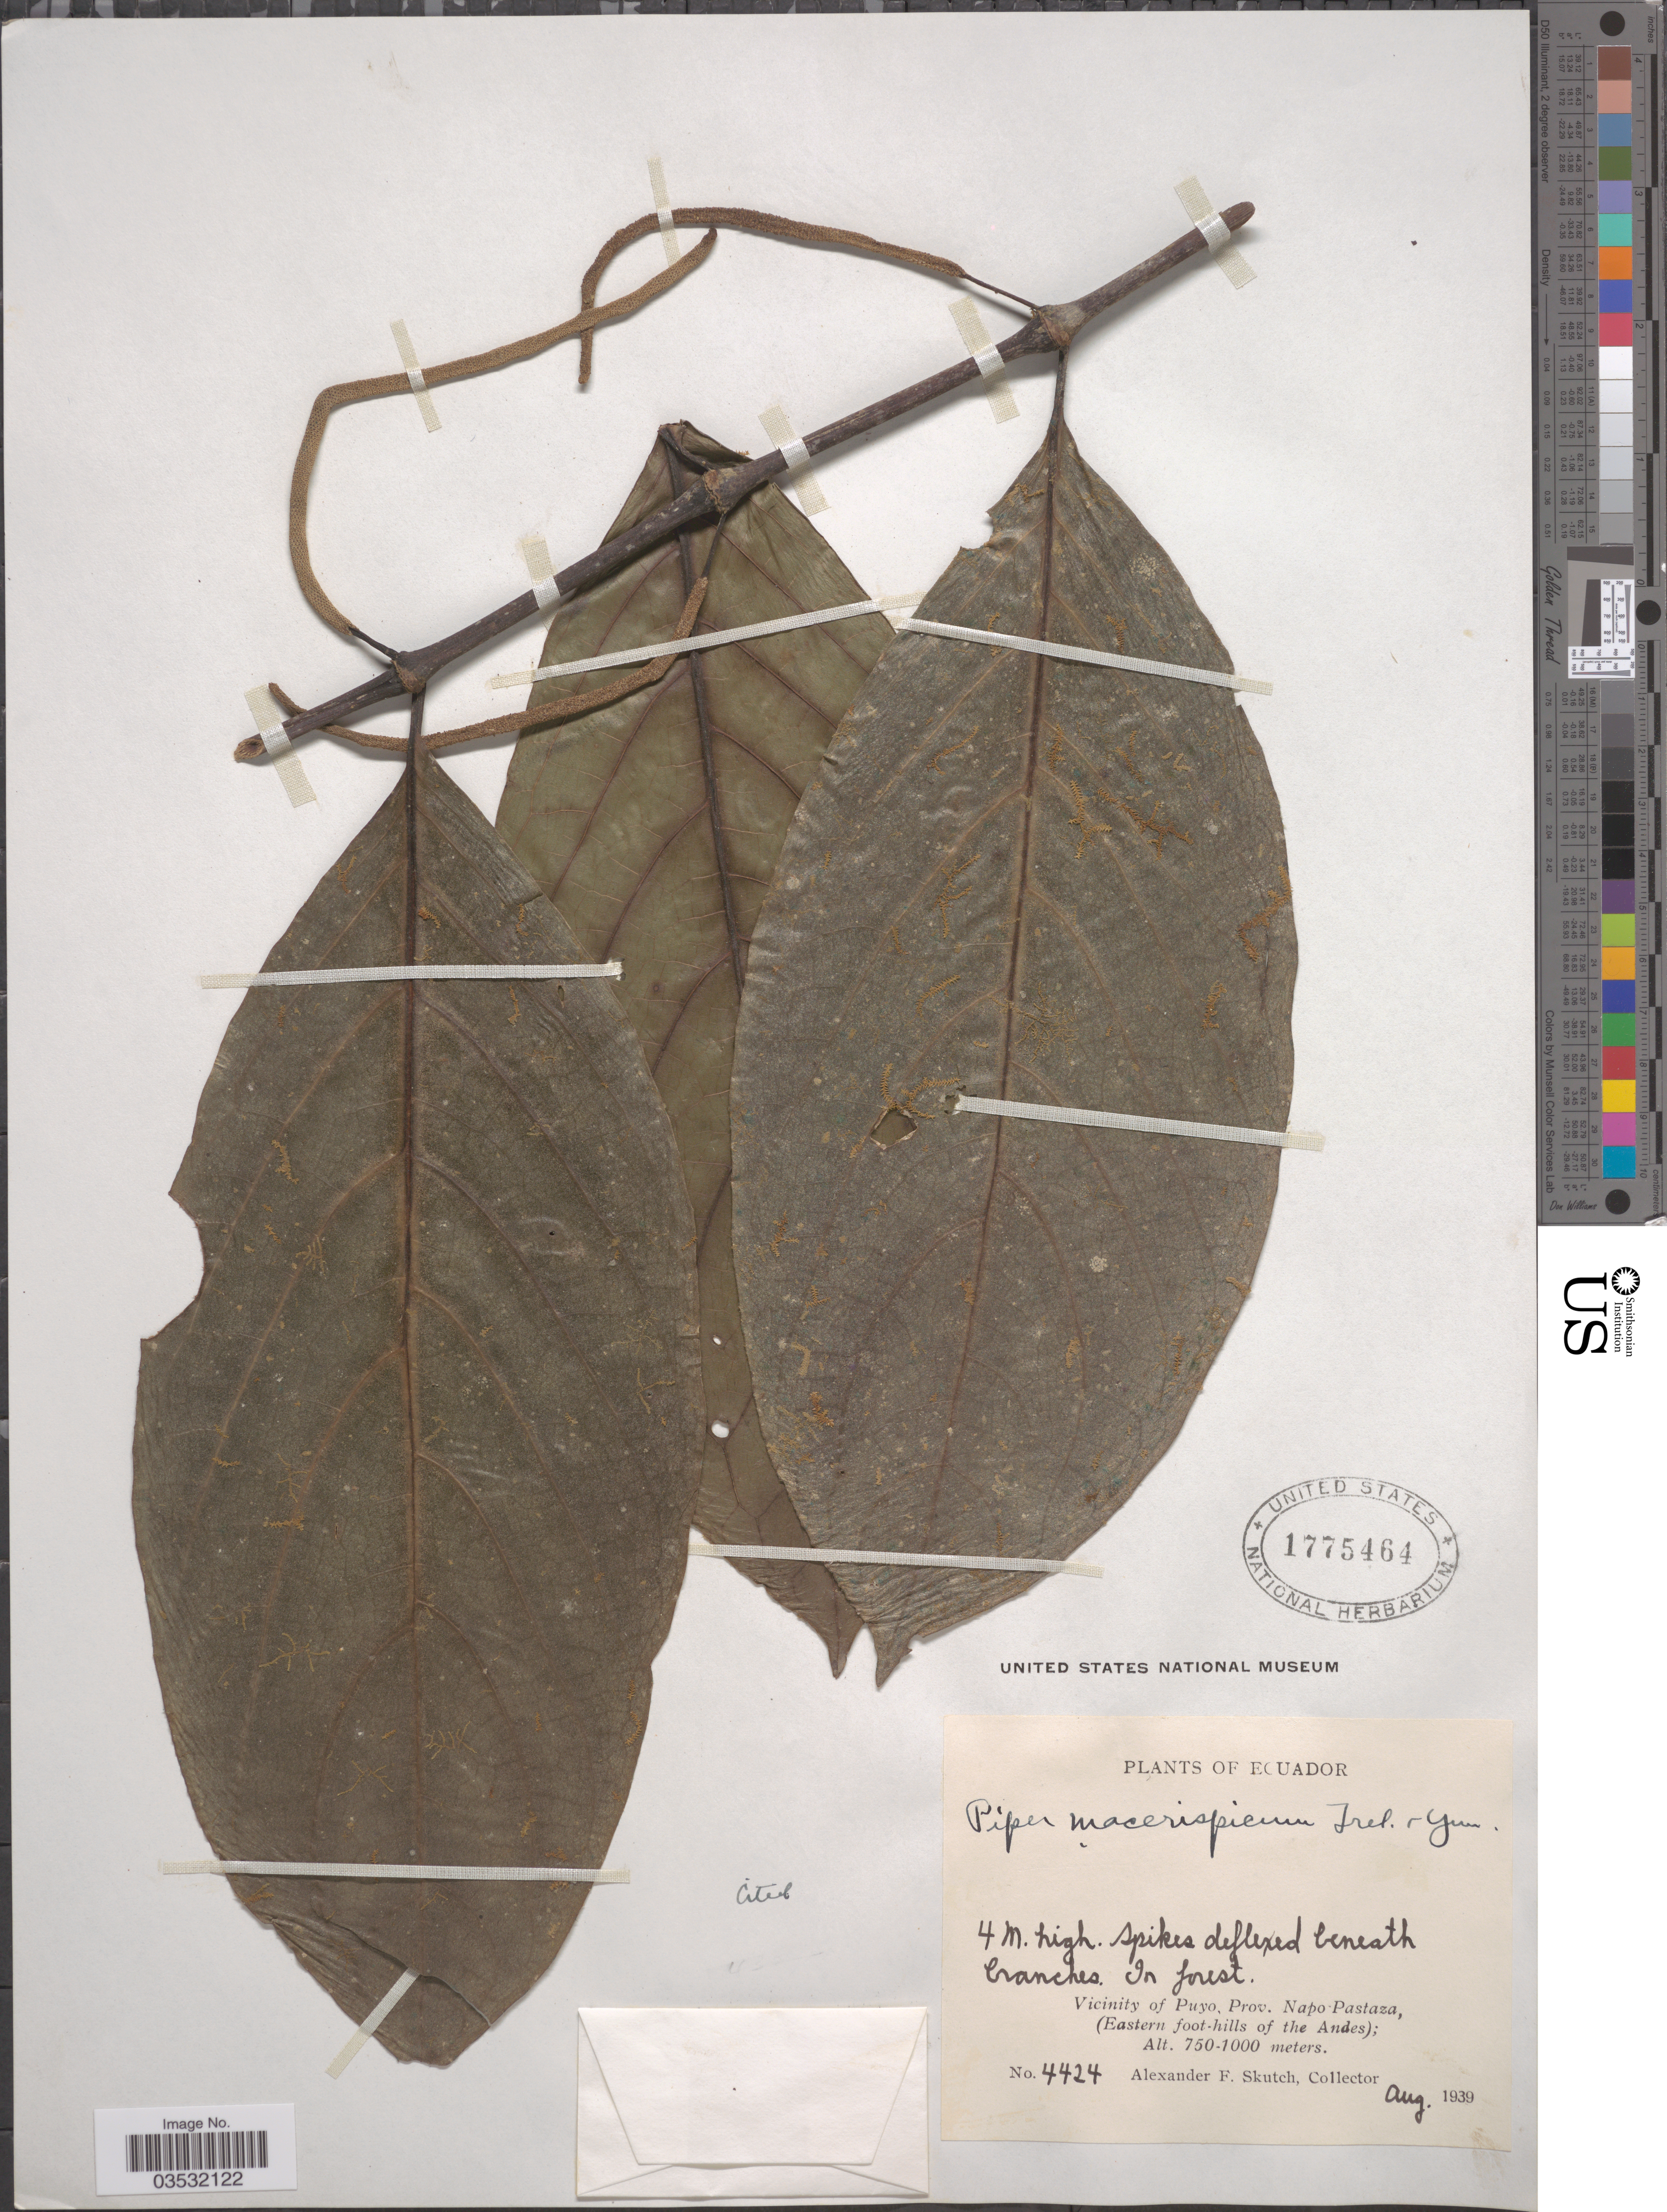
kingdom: Plantae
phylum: Tracheophyta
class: Magnoliopsida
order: Piperales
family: Piperaceae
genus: Piper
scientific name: Piper macerispicum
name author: Trel. & Yunck.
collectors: A. F. Skutch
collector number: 4424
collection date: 1939-08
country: Ecuador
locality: Vicinity of Puyo, Prov. Napo-Pastaza, (Eastern foot-hills of the Andes).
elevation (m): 750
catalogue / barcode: US 1775464